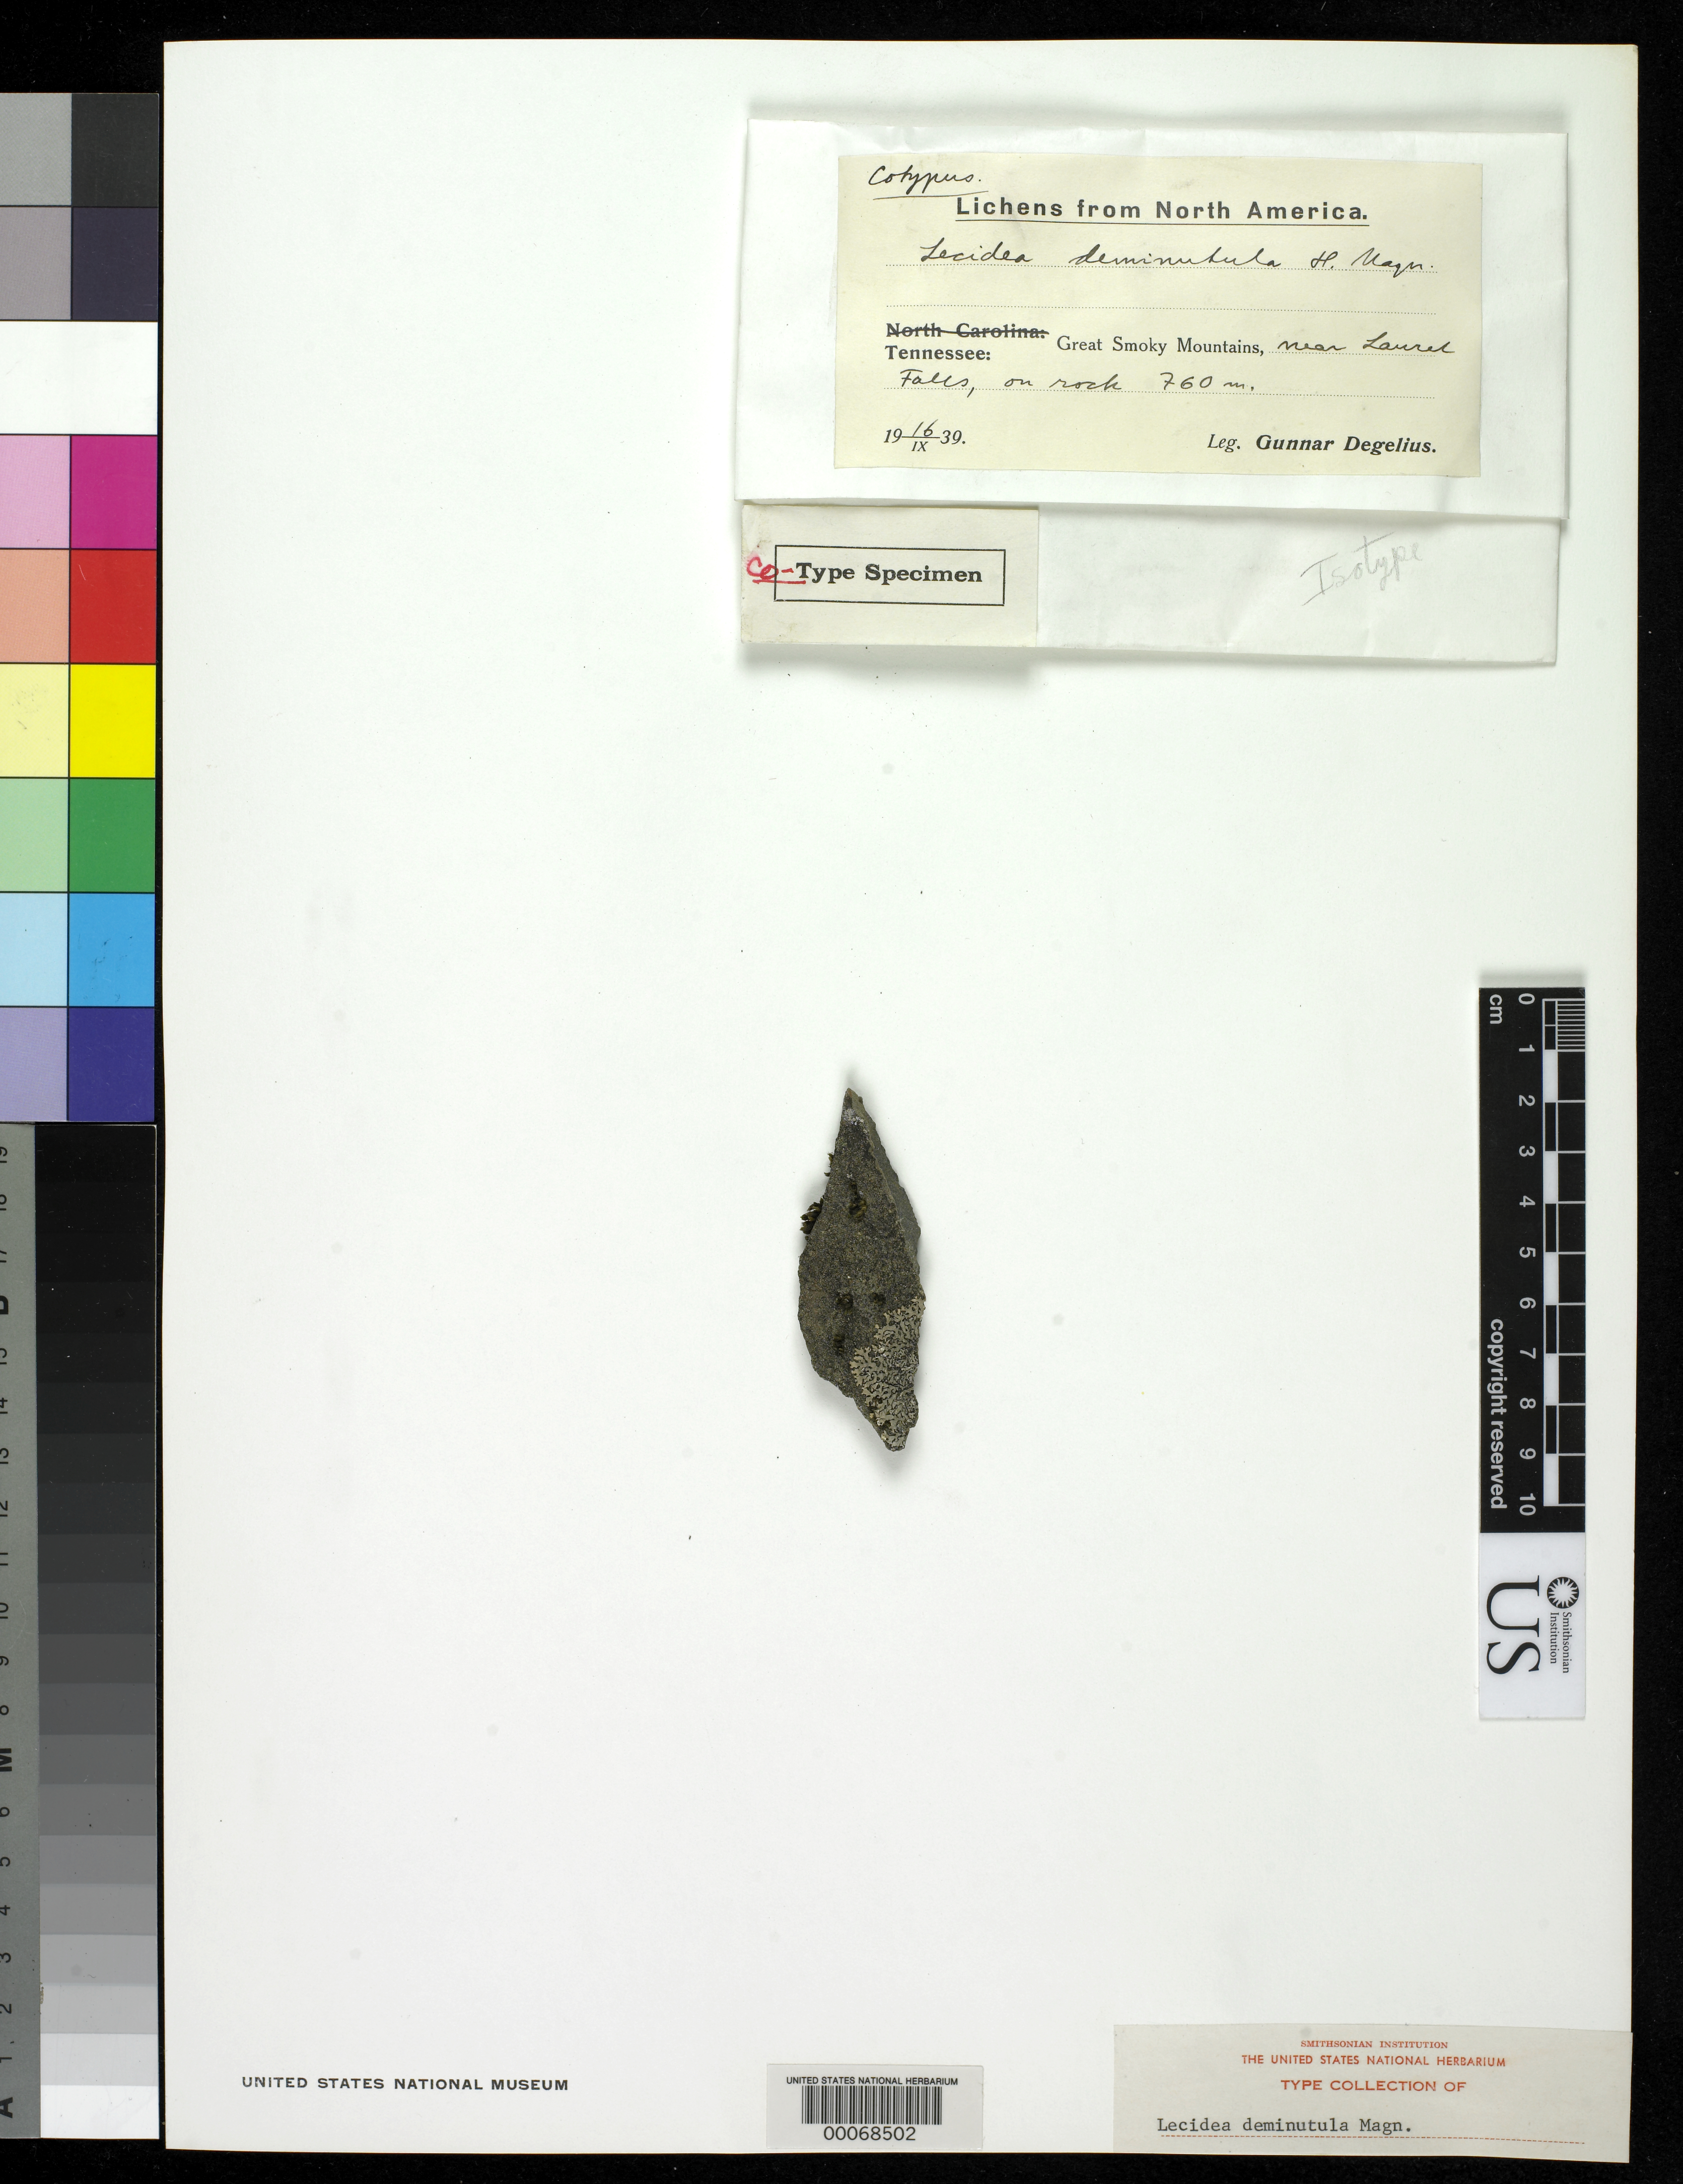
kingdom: Fungi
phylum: Ascomycota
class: Lecanoromycetes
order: Lecideales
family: Lecideaceae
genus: Lecidea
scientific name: Lecidea deminutula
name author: H. Magn. ex Degel.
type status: Isotype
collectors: G. B. F. Degelius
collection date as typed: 16 Sep 1939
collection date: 1939-09-16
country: United States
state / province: Tennessee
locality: Near Laurel Falls, Great Smokey Mts.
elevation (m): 760